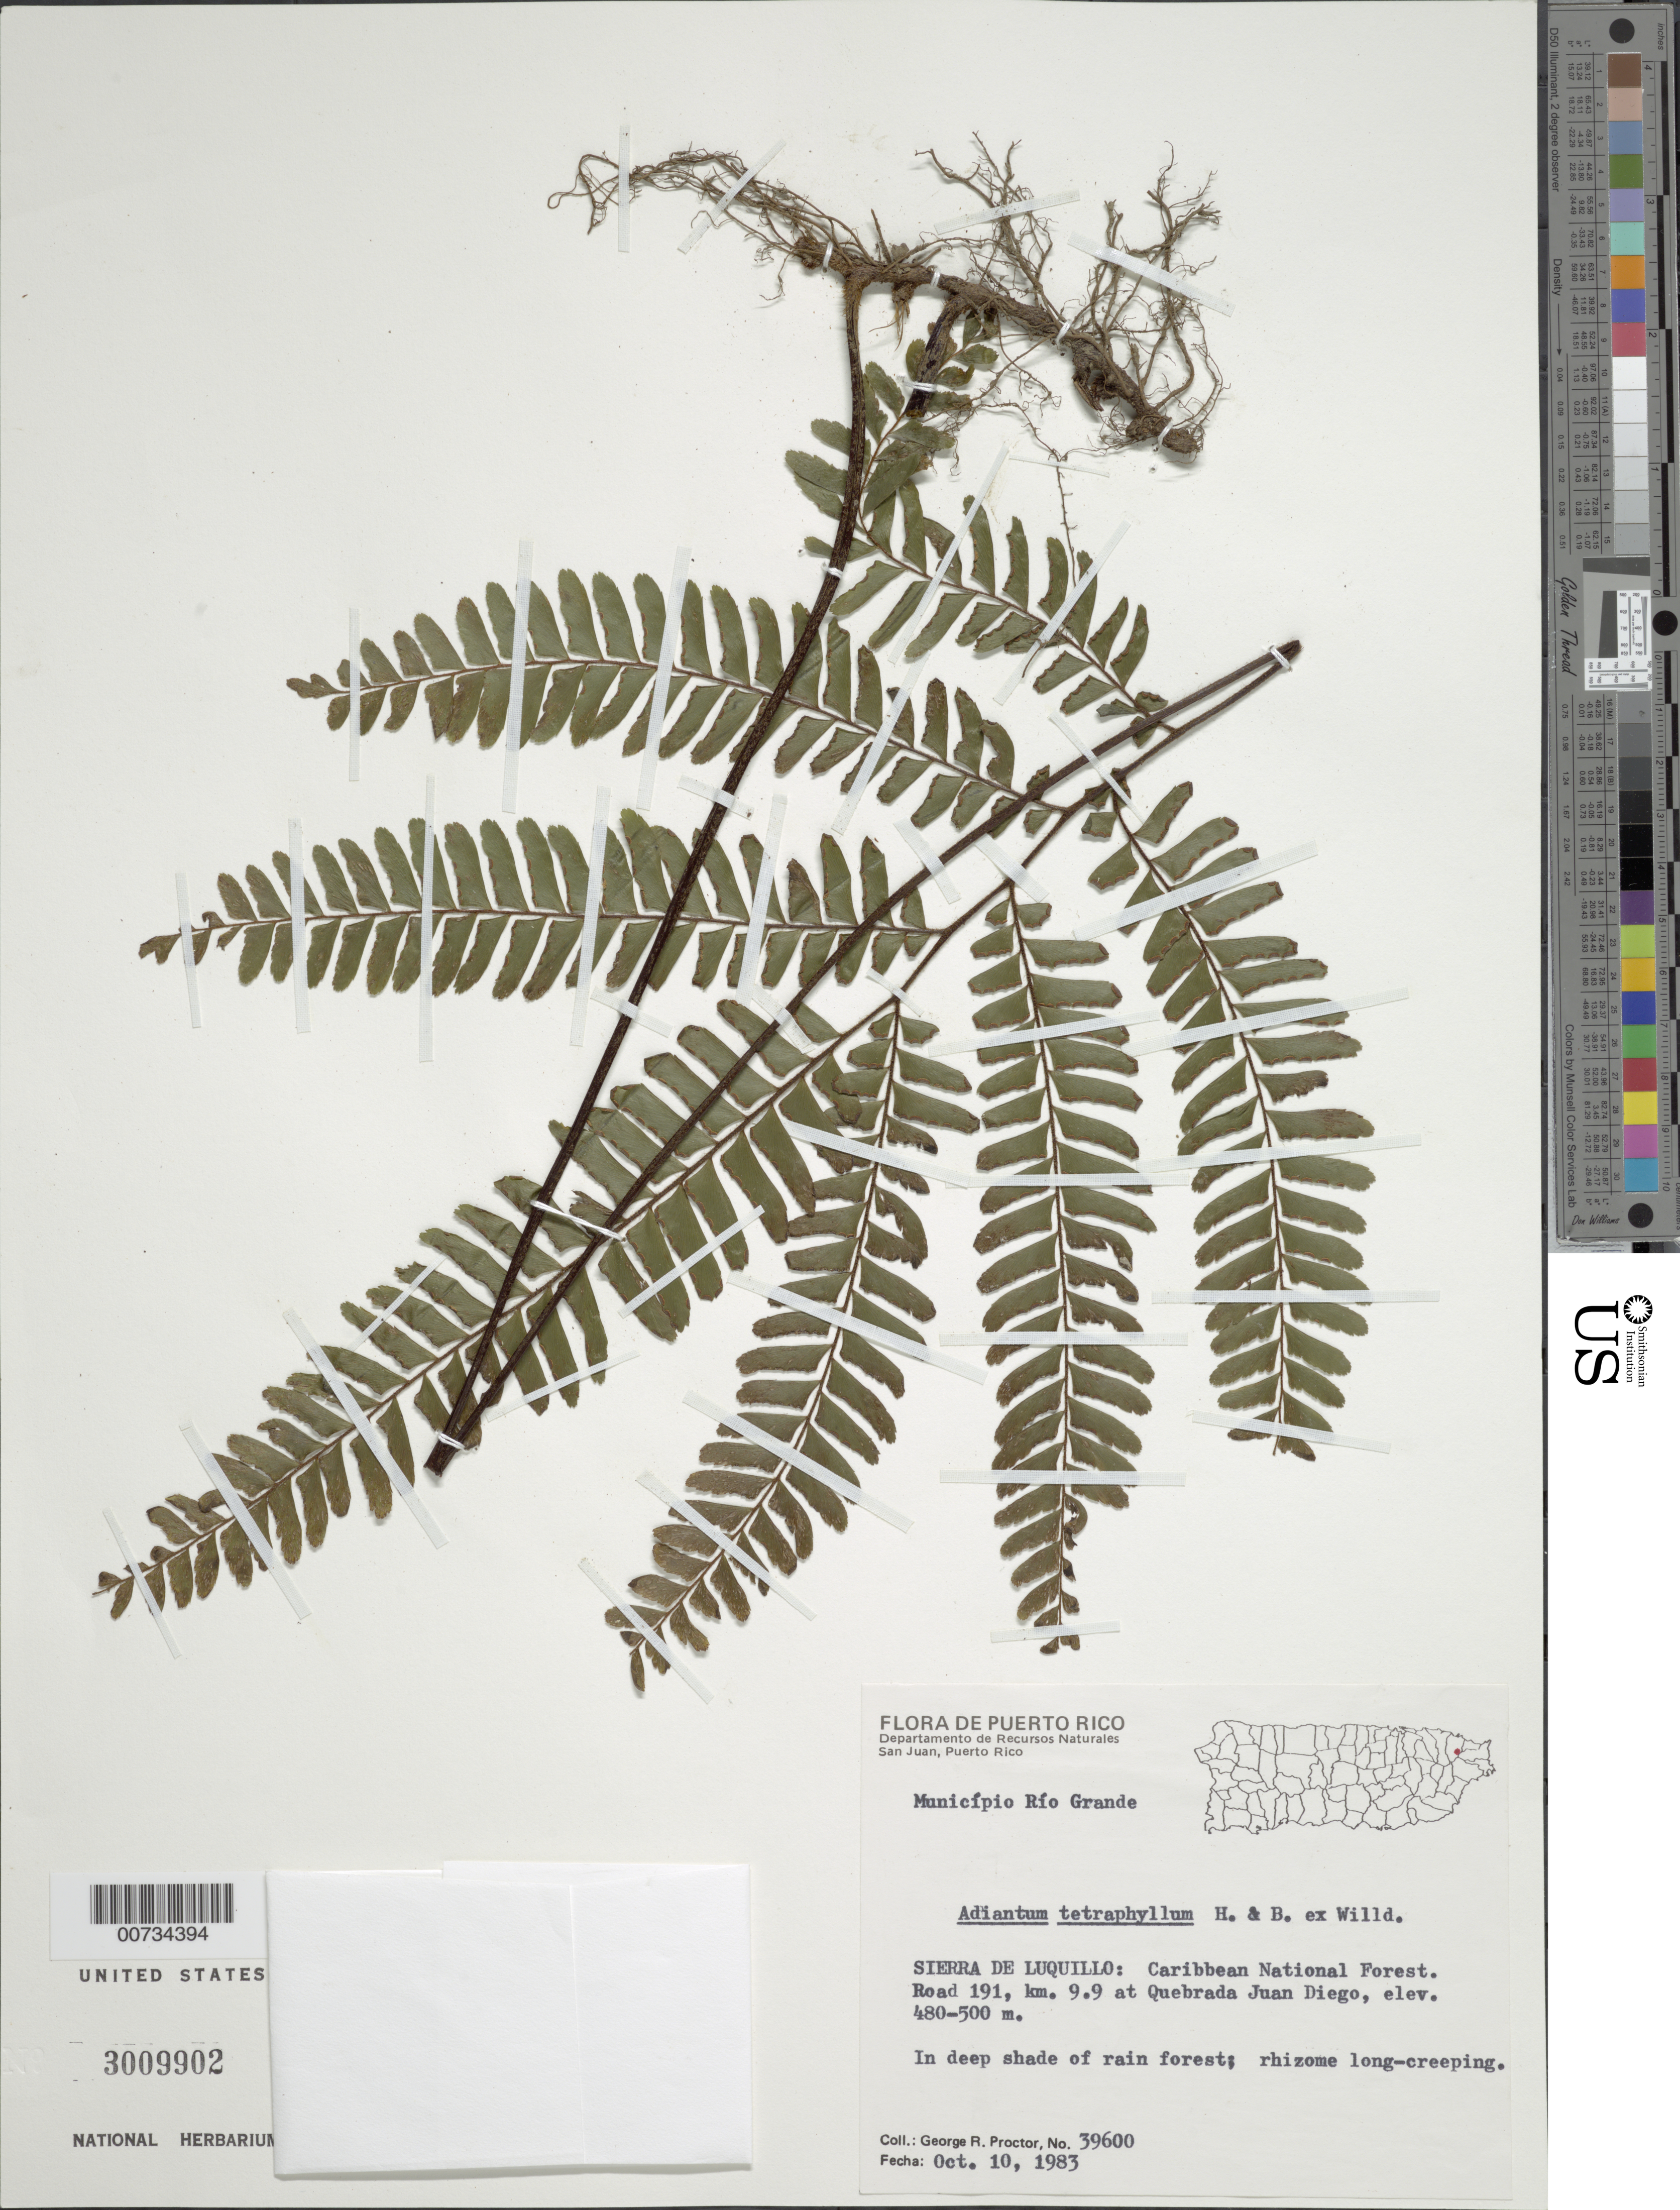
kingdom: Plantae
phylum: Tracheophyta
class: Polypodiopsida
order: Polypodiales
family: Pteridaceae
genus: Adiantum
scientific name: Adiantum tetraphyllum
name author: Humb. & Bonpl. ex Willd.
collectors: G. R. Proctor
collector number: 39600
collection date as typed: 10 Oct 1983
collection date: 1983-10-10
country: Puerto Rico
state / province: Río Grande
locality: Mun. Río Grande, Sierra de Luquillo: Carib. Natl. Forest, Road 191, km 9.9 at Quebrada Juan Diego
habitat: In deep shade of rain forest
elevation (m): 480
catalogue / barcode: US 3009902